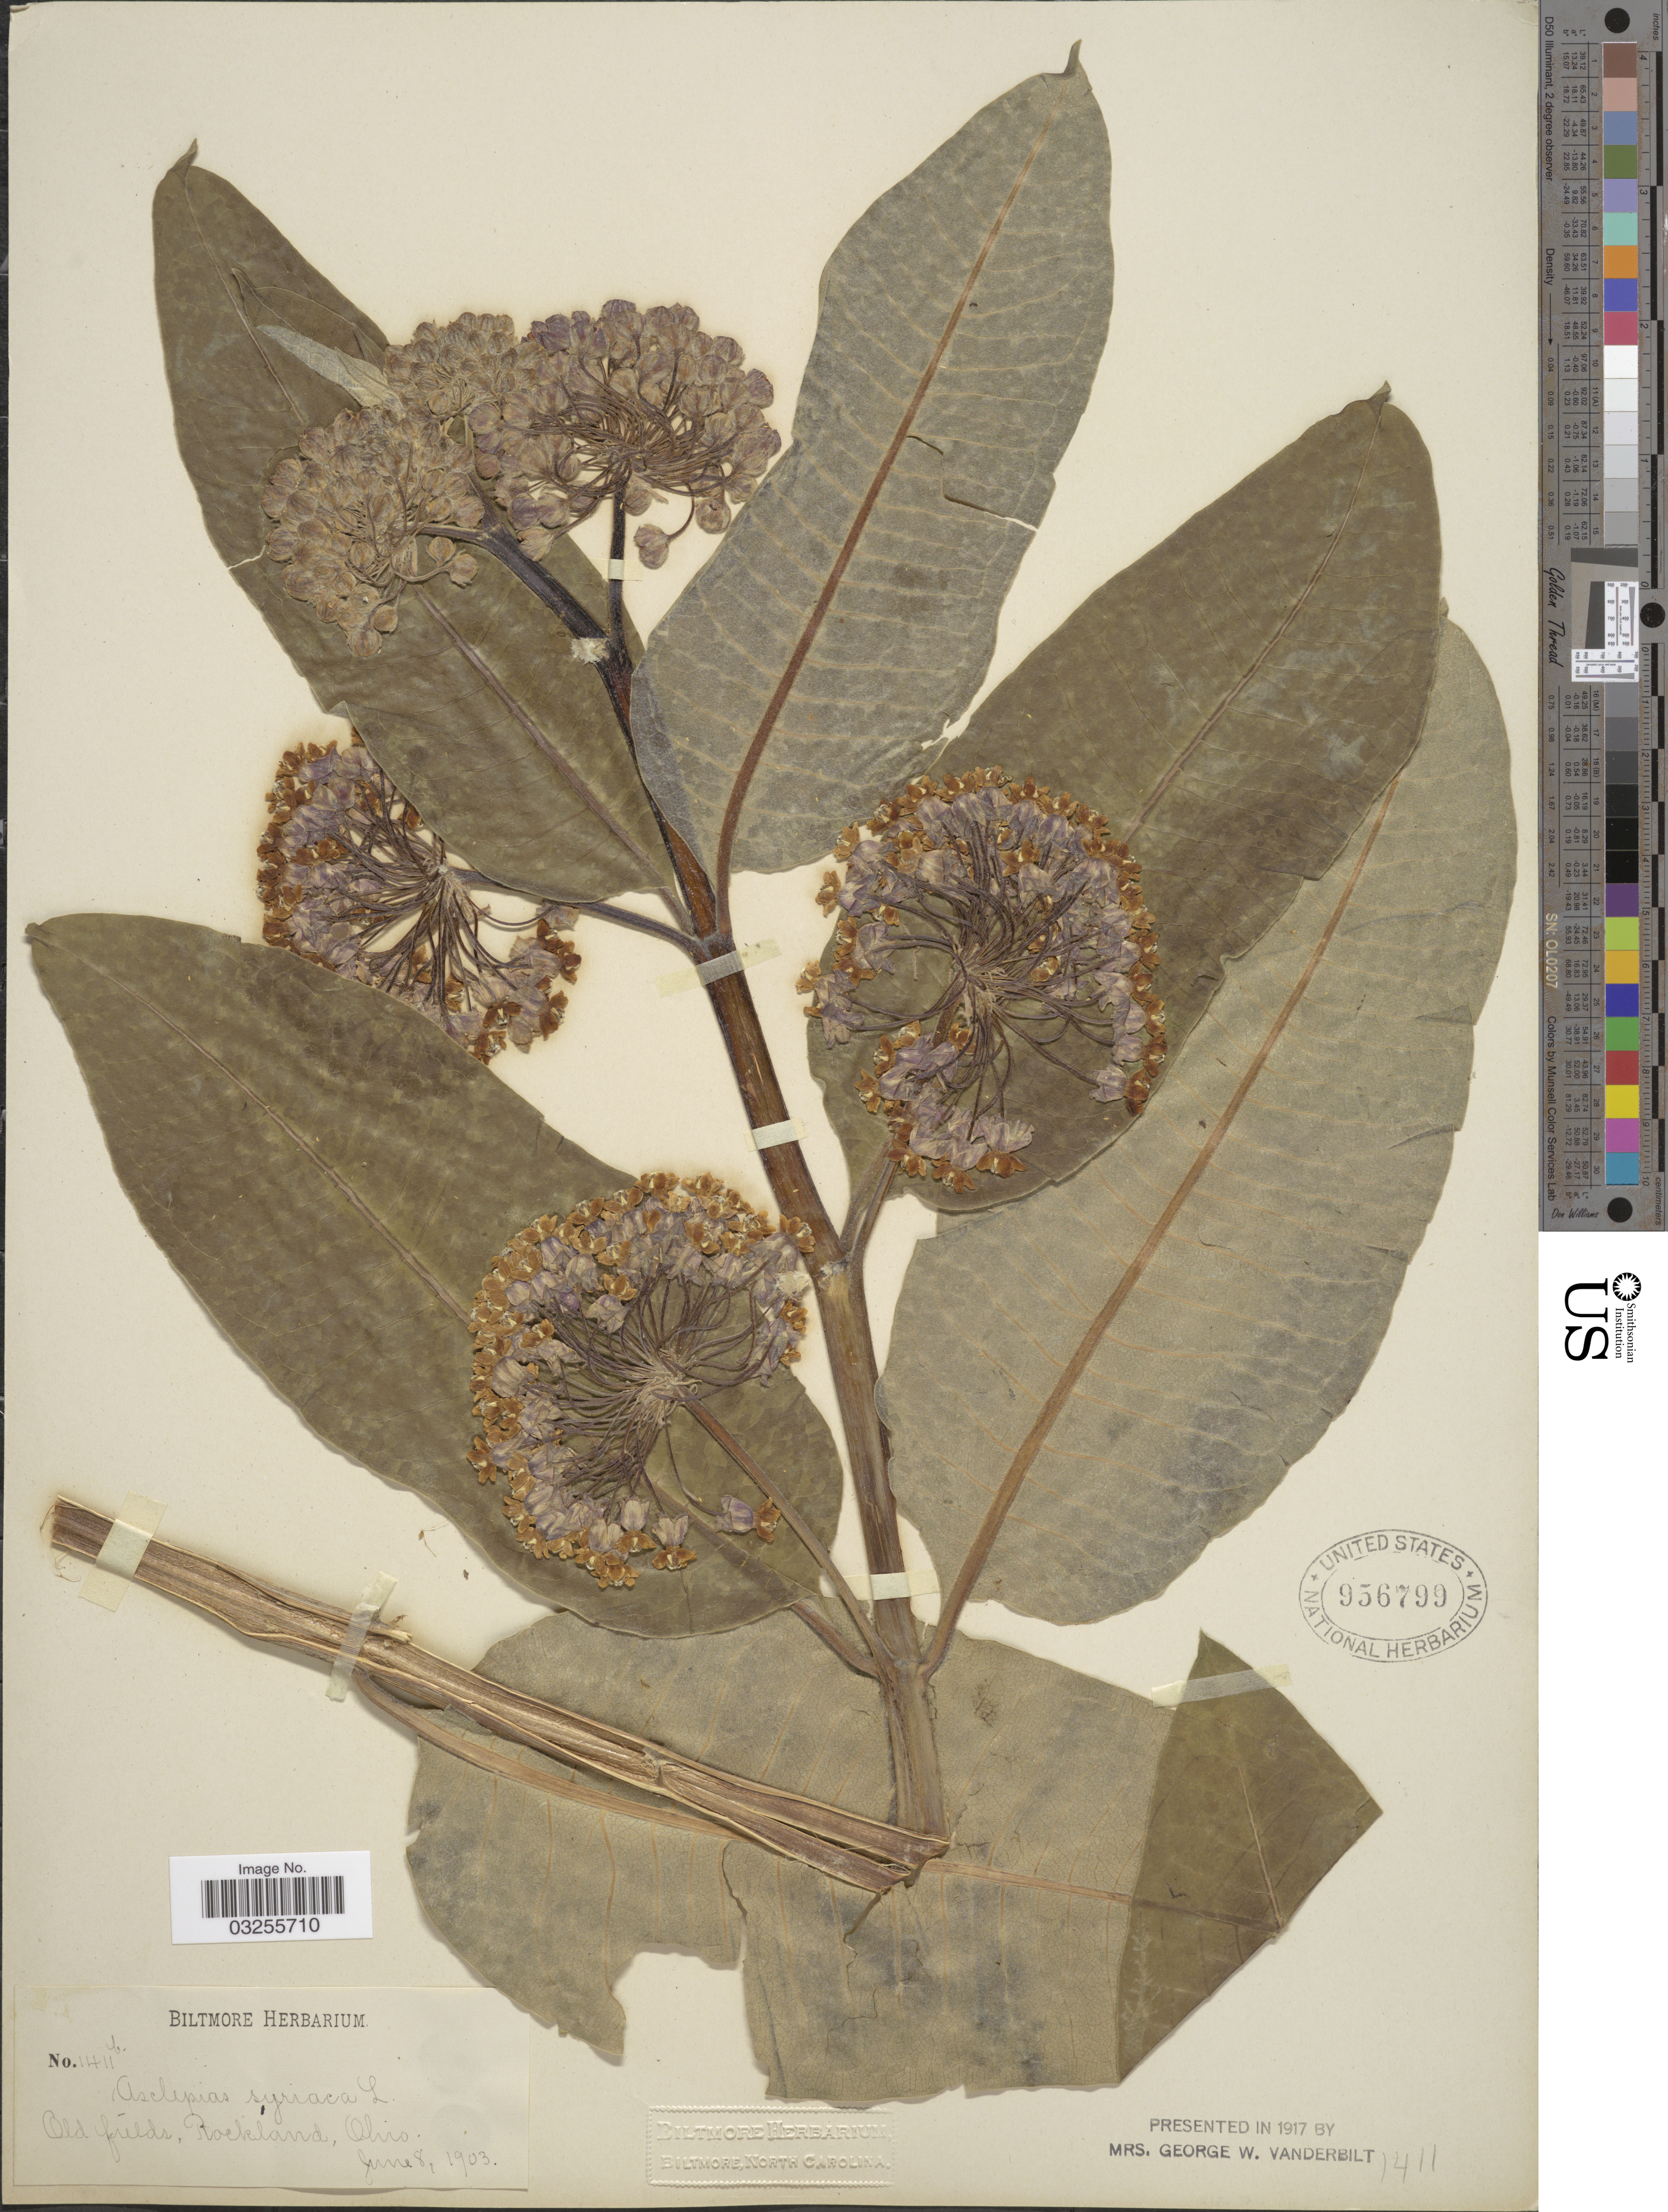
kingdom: Plantae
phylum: Tracheophyta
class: Magnoliopsida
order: Gentianales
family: Apocynaceae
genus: Asclepias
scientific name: Asclepias syriaca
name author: L.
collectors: ex herb. Biltmore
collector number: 1411b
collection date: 1903-06-08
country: United States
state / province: Ohio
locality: Old fields, Rockland, Ohio.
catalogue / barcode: US 956799